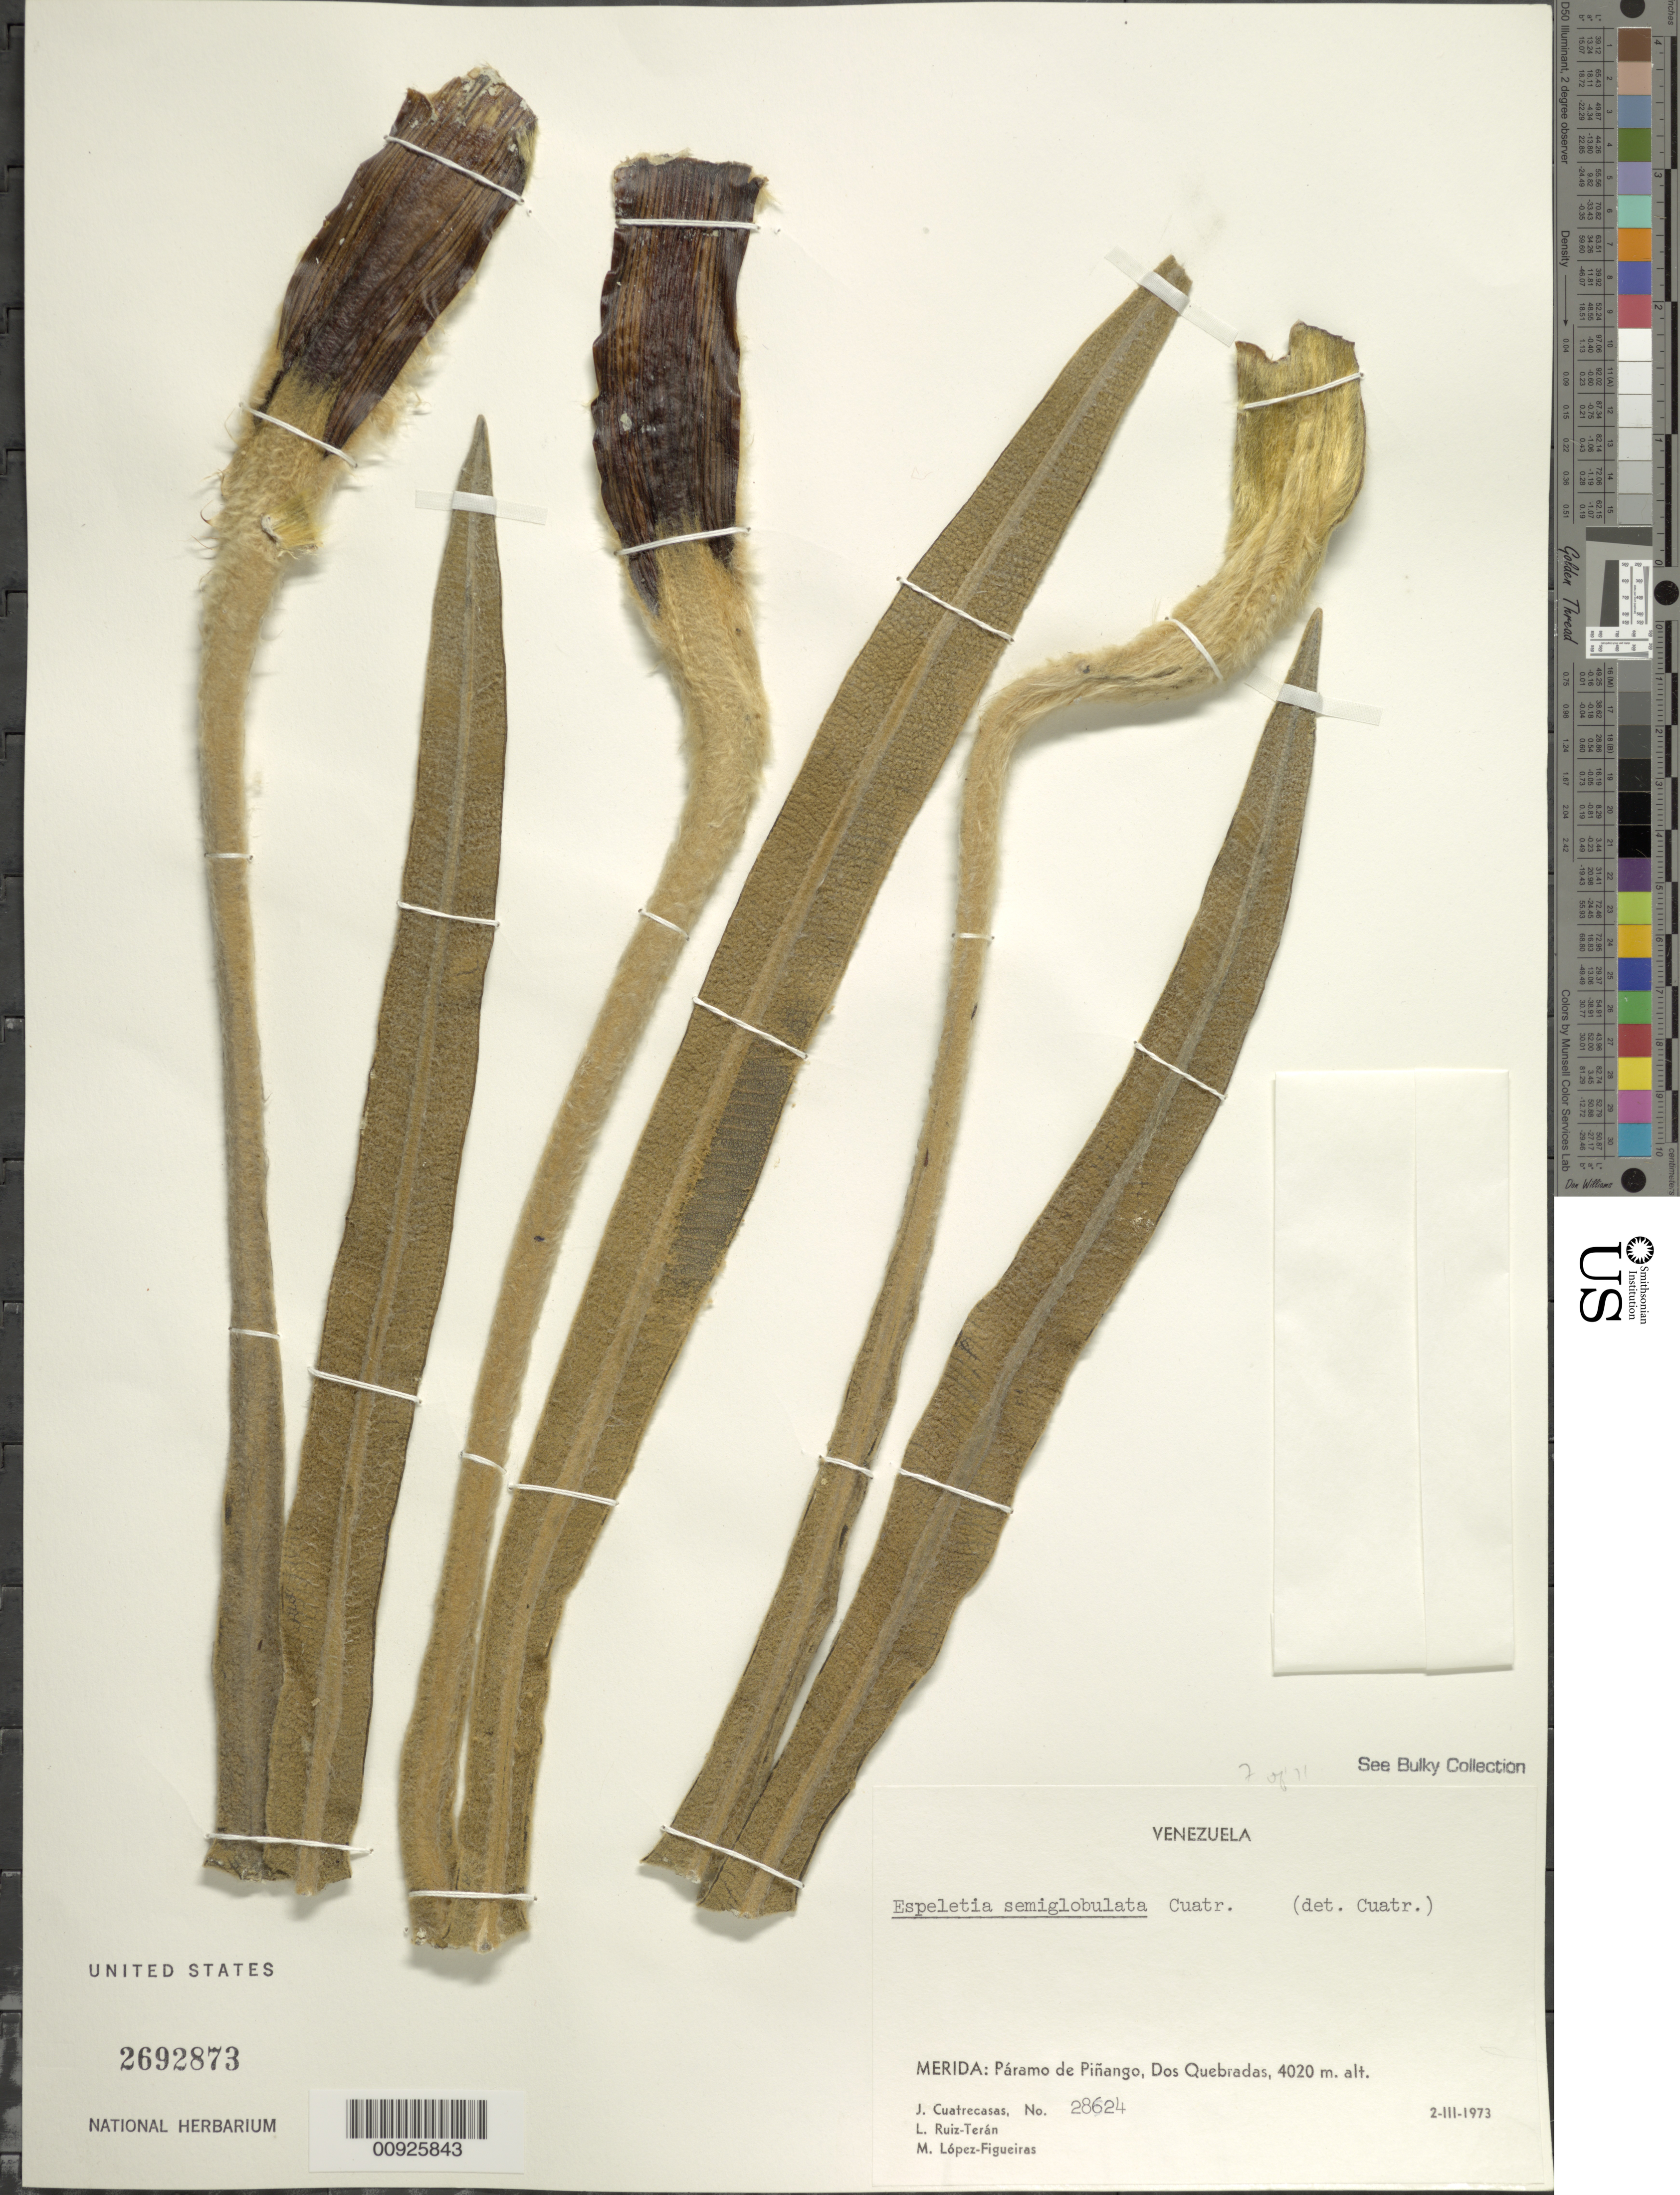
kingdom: Plantae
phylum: Tracheophyta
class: Magnoliopsida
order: Asterales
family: Asteraceae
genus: Espeletia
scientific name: Espeletia semiglobulata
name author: Cuatrec.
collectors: J. Cuatrecasas, L. E. Ruíz-Terán & M. López Figueiras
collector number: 28624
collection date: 1973-03-02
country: Venezuela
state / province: Mérida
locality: P. de Piñango. Páramo de Piñango, Dos Quebradas.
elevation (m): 4020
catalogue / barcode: US 2692873